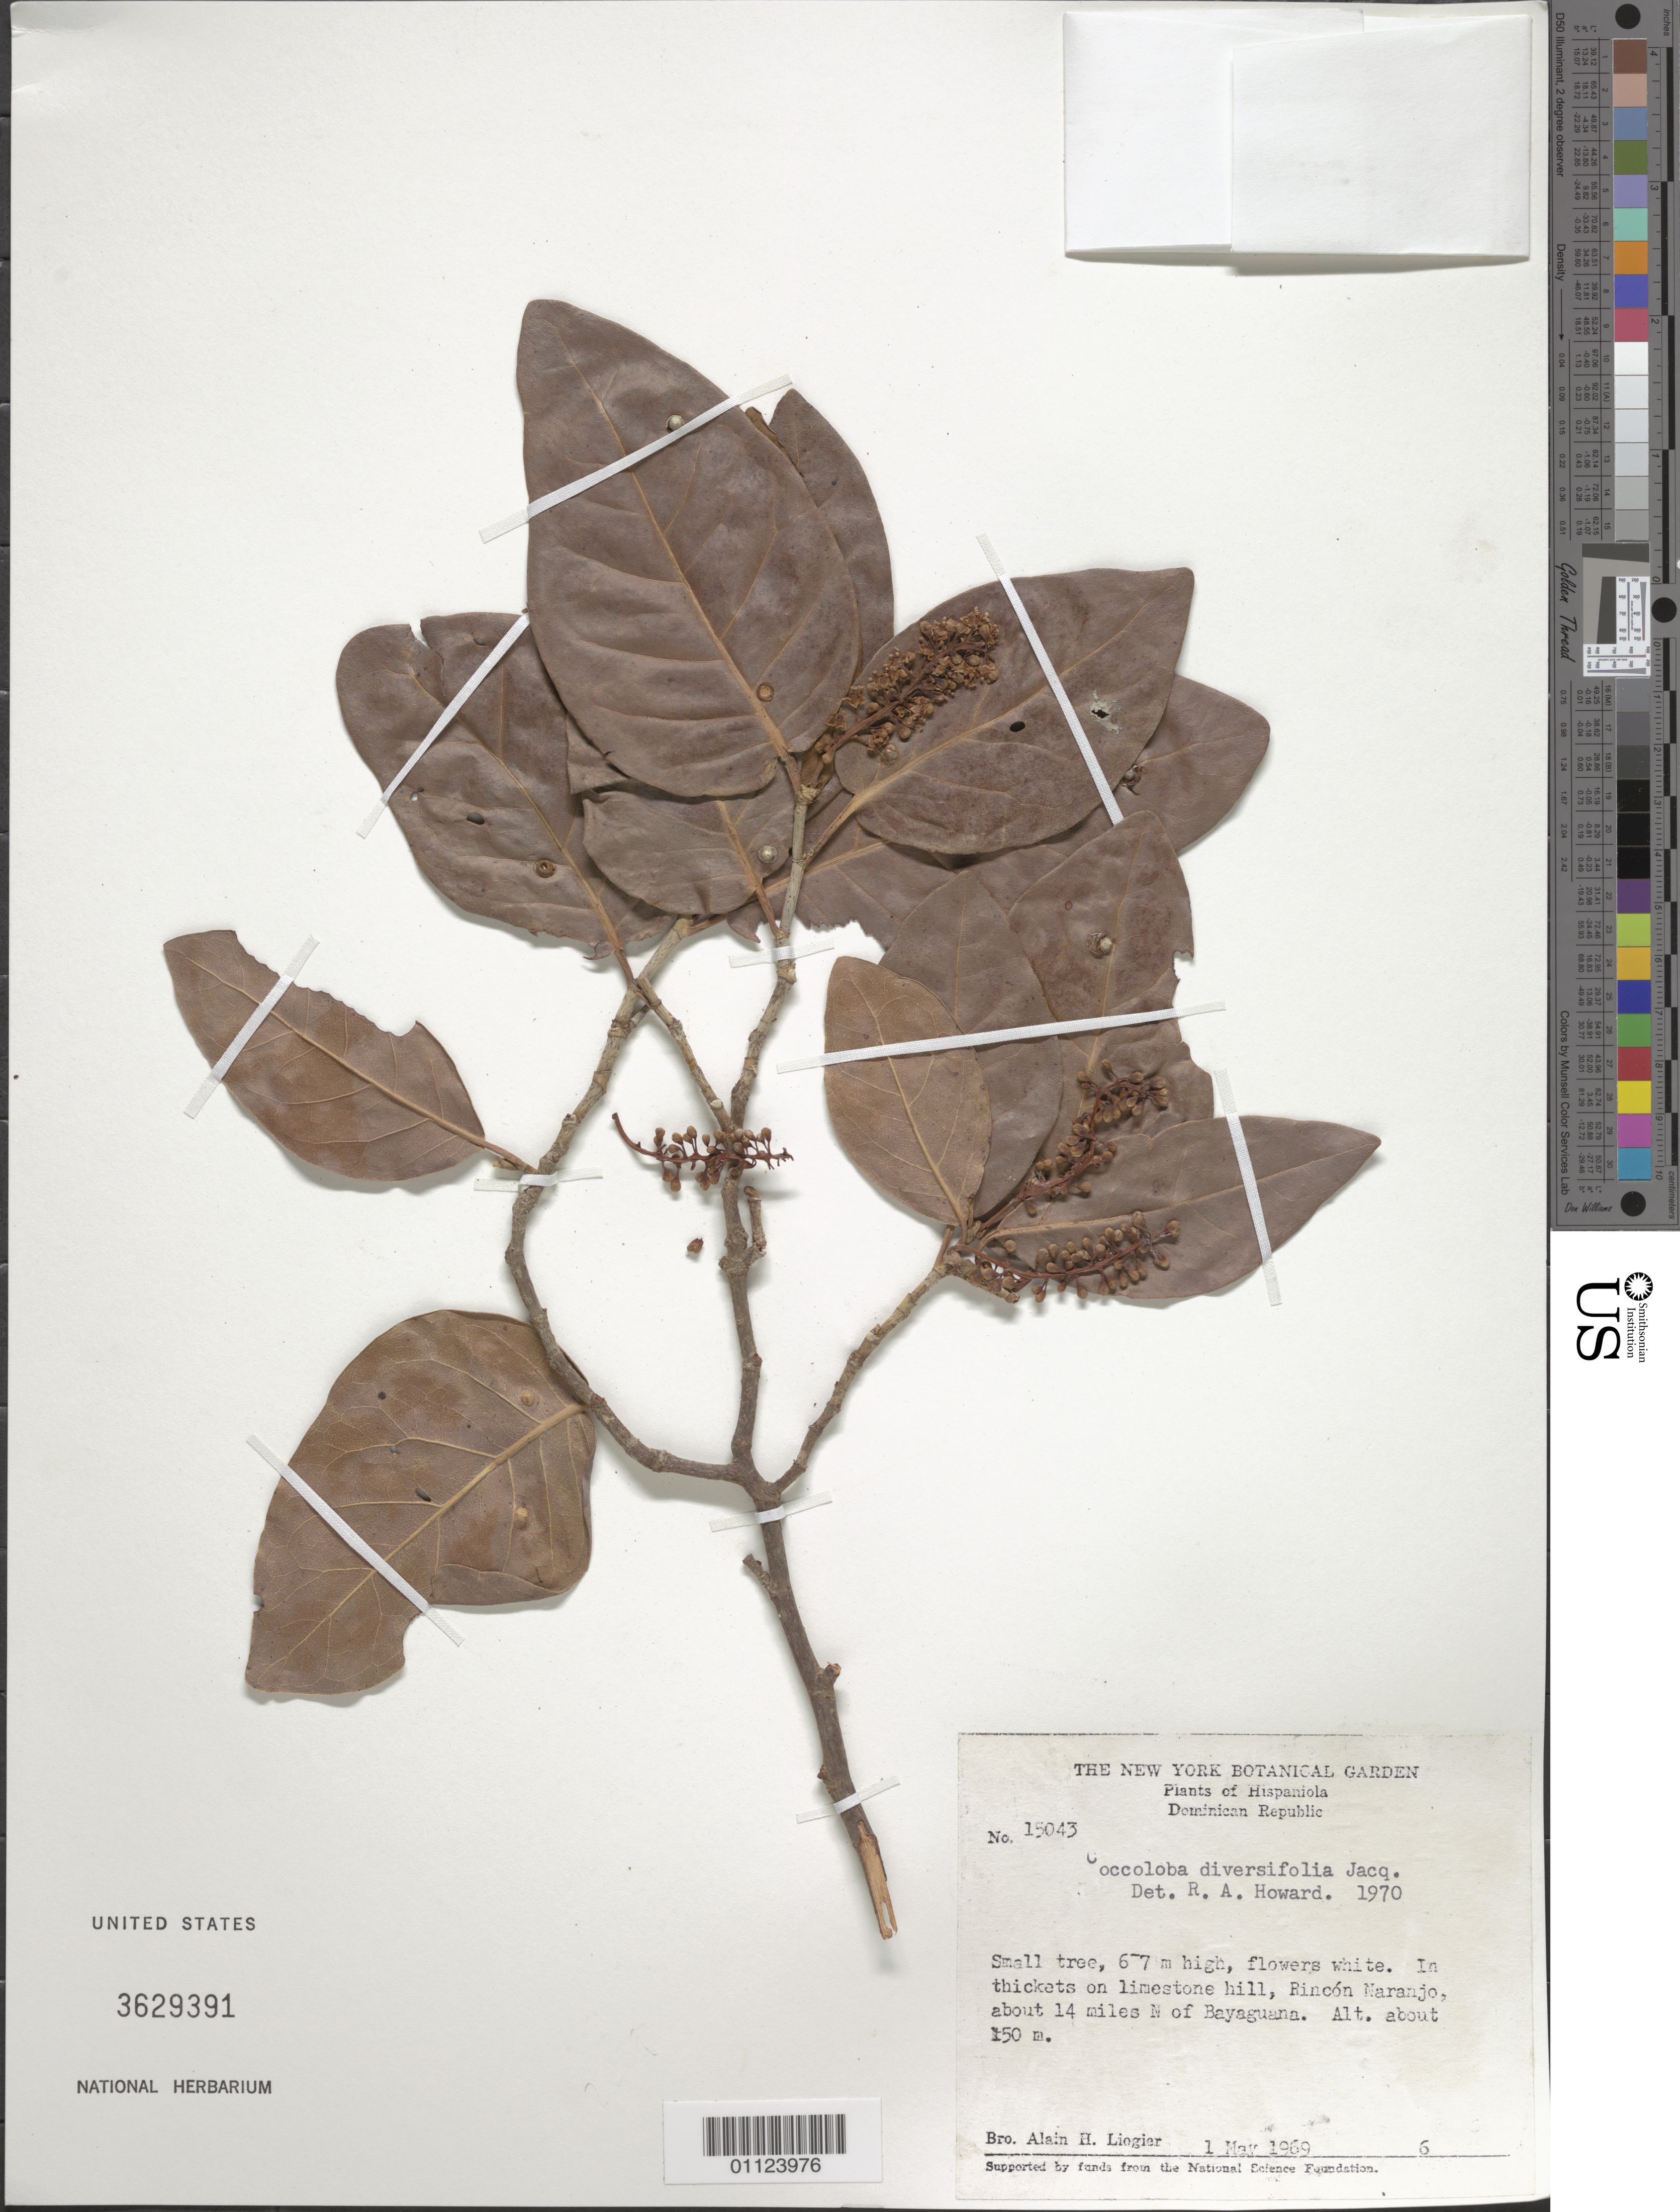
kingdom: Plantae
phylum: Tracheophyta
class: Magnoliopsida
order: Caryophyllales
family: Polygonaceae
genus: Coccoloba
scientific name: Coccoloba diversifolia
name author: Jacq.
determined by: Howard, R. A.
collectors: A. H. Liogier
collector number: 15043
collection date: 1969-05-01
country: Dominican Republic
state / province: Monte Plata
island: Hispaniola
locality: Rincón Maranjo, about 14 miles N of Bayaguana.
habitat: In thickets on limestone hill.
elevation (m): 150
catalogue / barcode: US 3629391